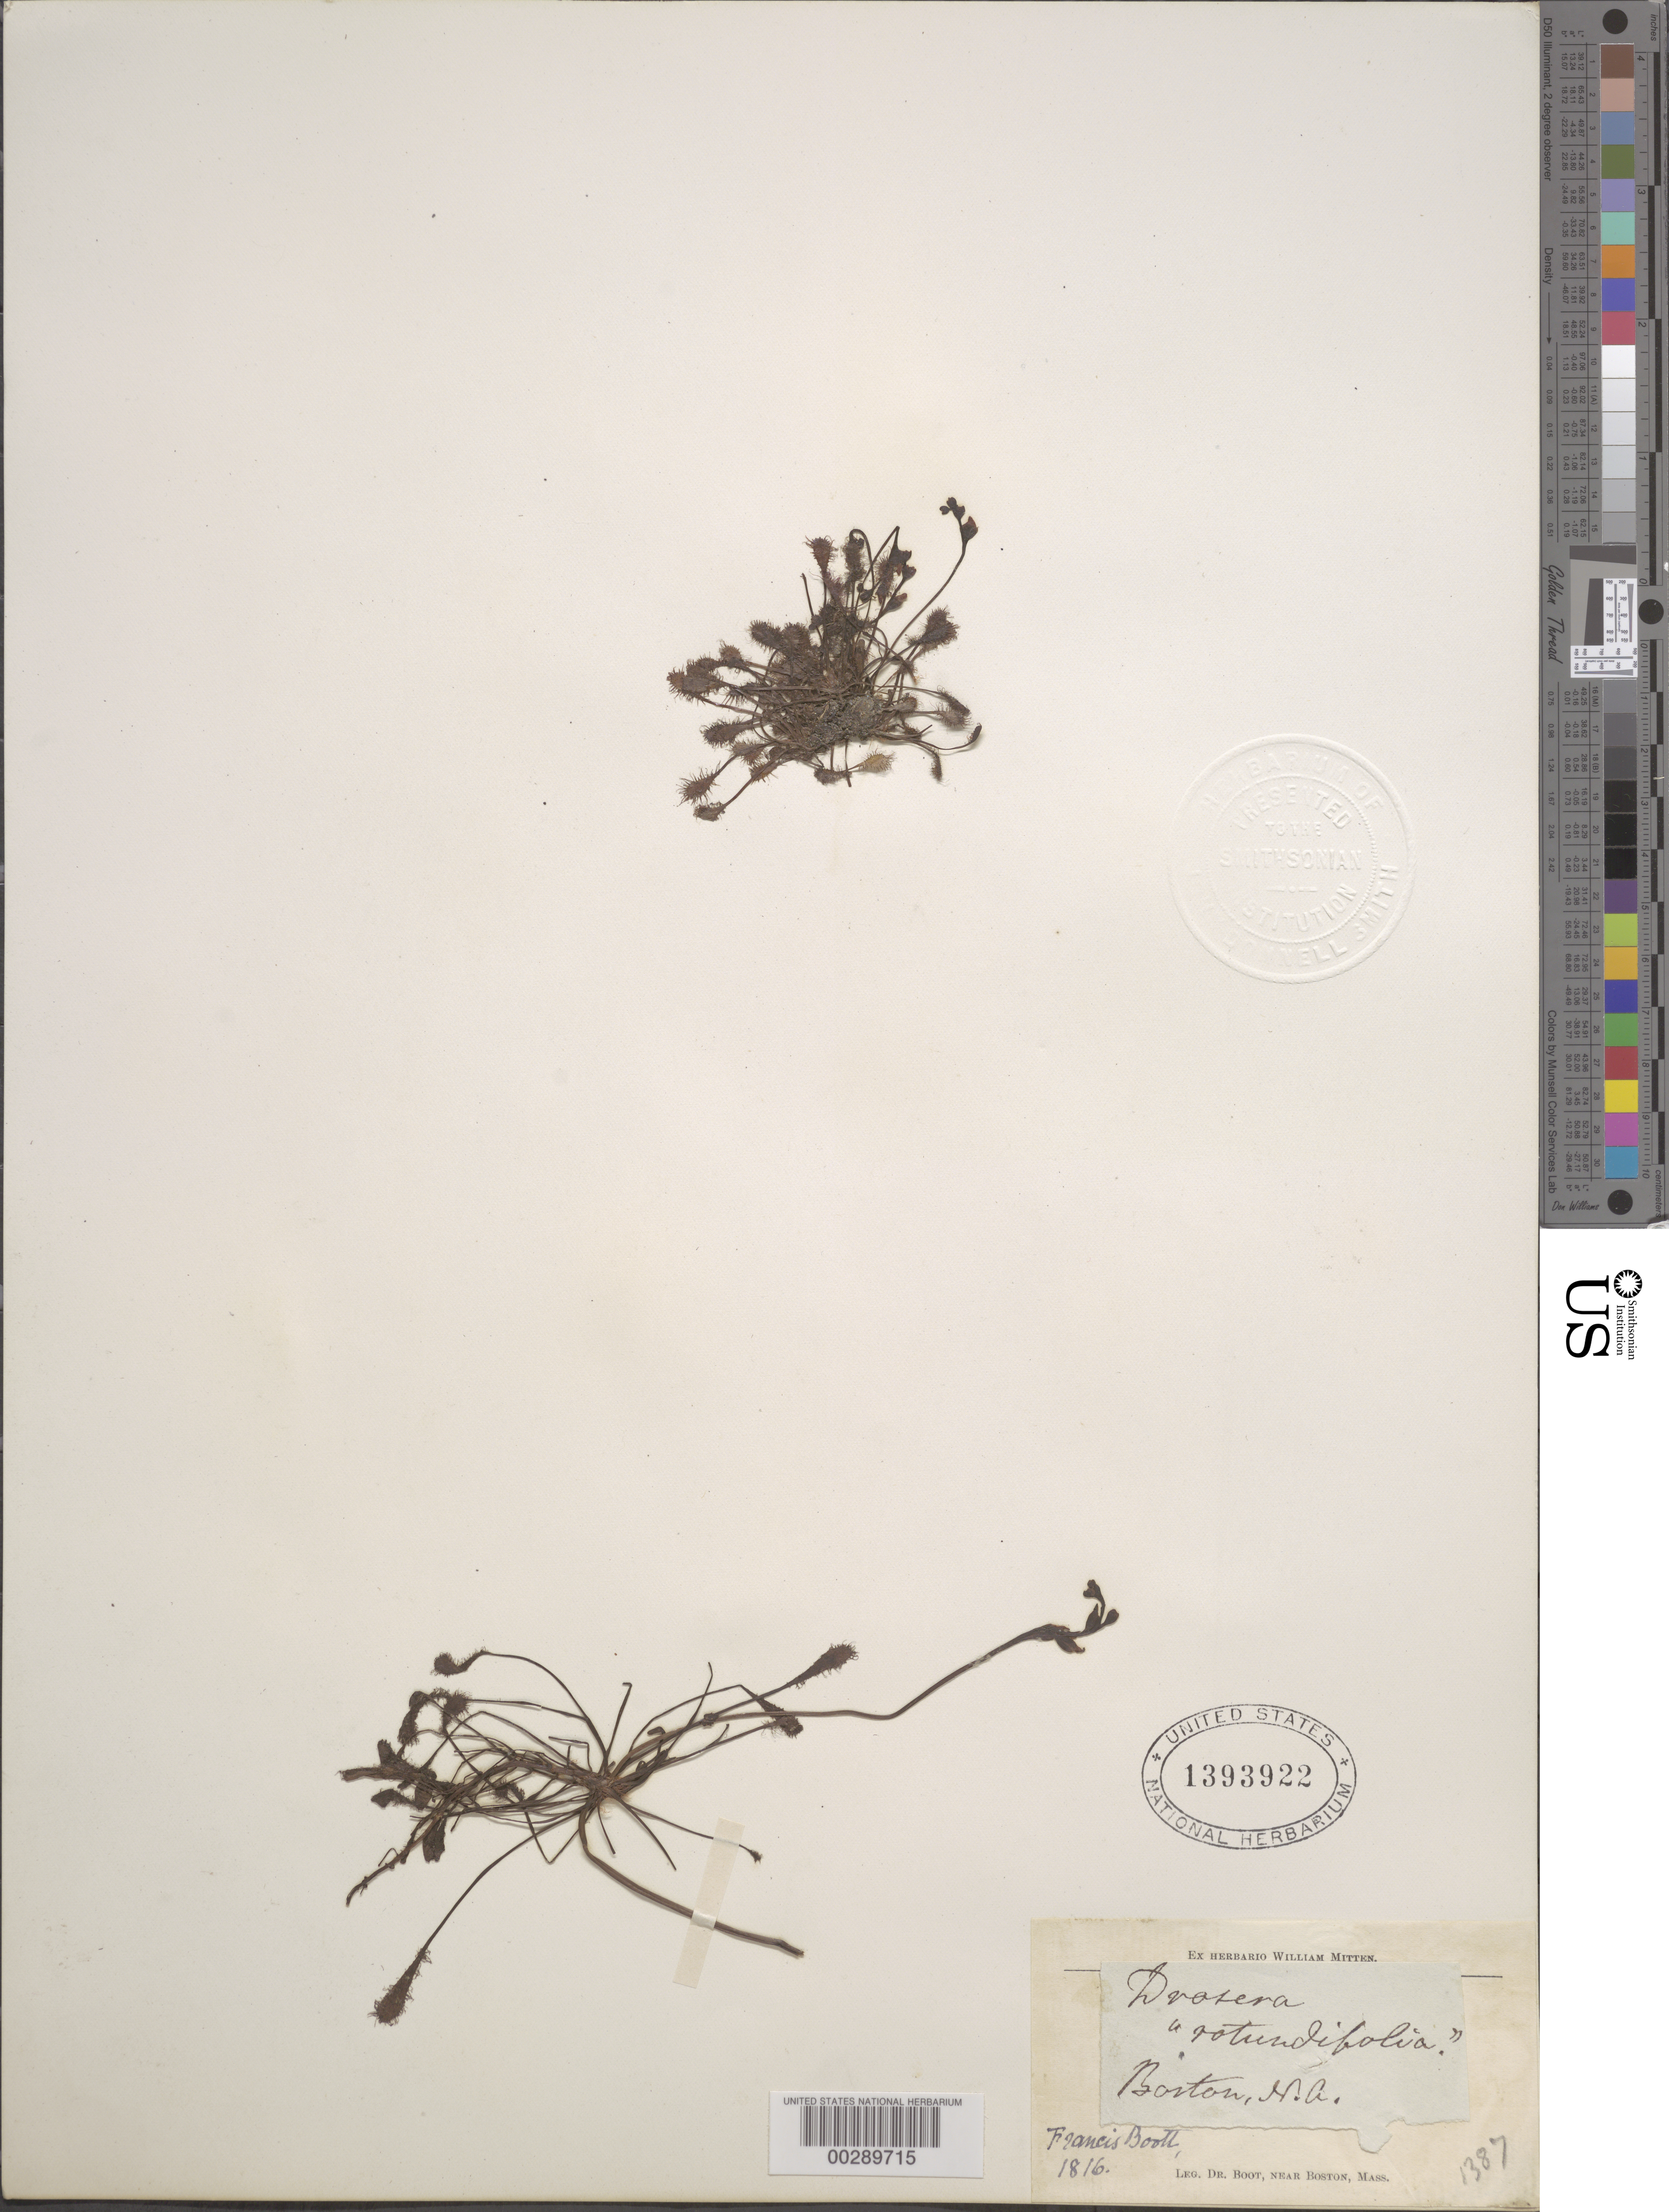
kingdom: Plantae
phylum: Tracheophyta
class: Magnoliopsida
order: Caryophyllales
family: Droseraceae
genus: Drosera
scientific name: Drosera intermedia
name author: Hayne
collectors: F. Booth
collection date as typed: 1816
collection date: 1816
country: United States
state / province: Massachusetts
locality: Boston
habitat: Bog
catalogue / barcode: US 1393922